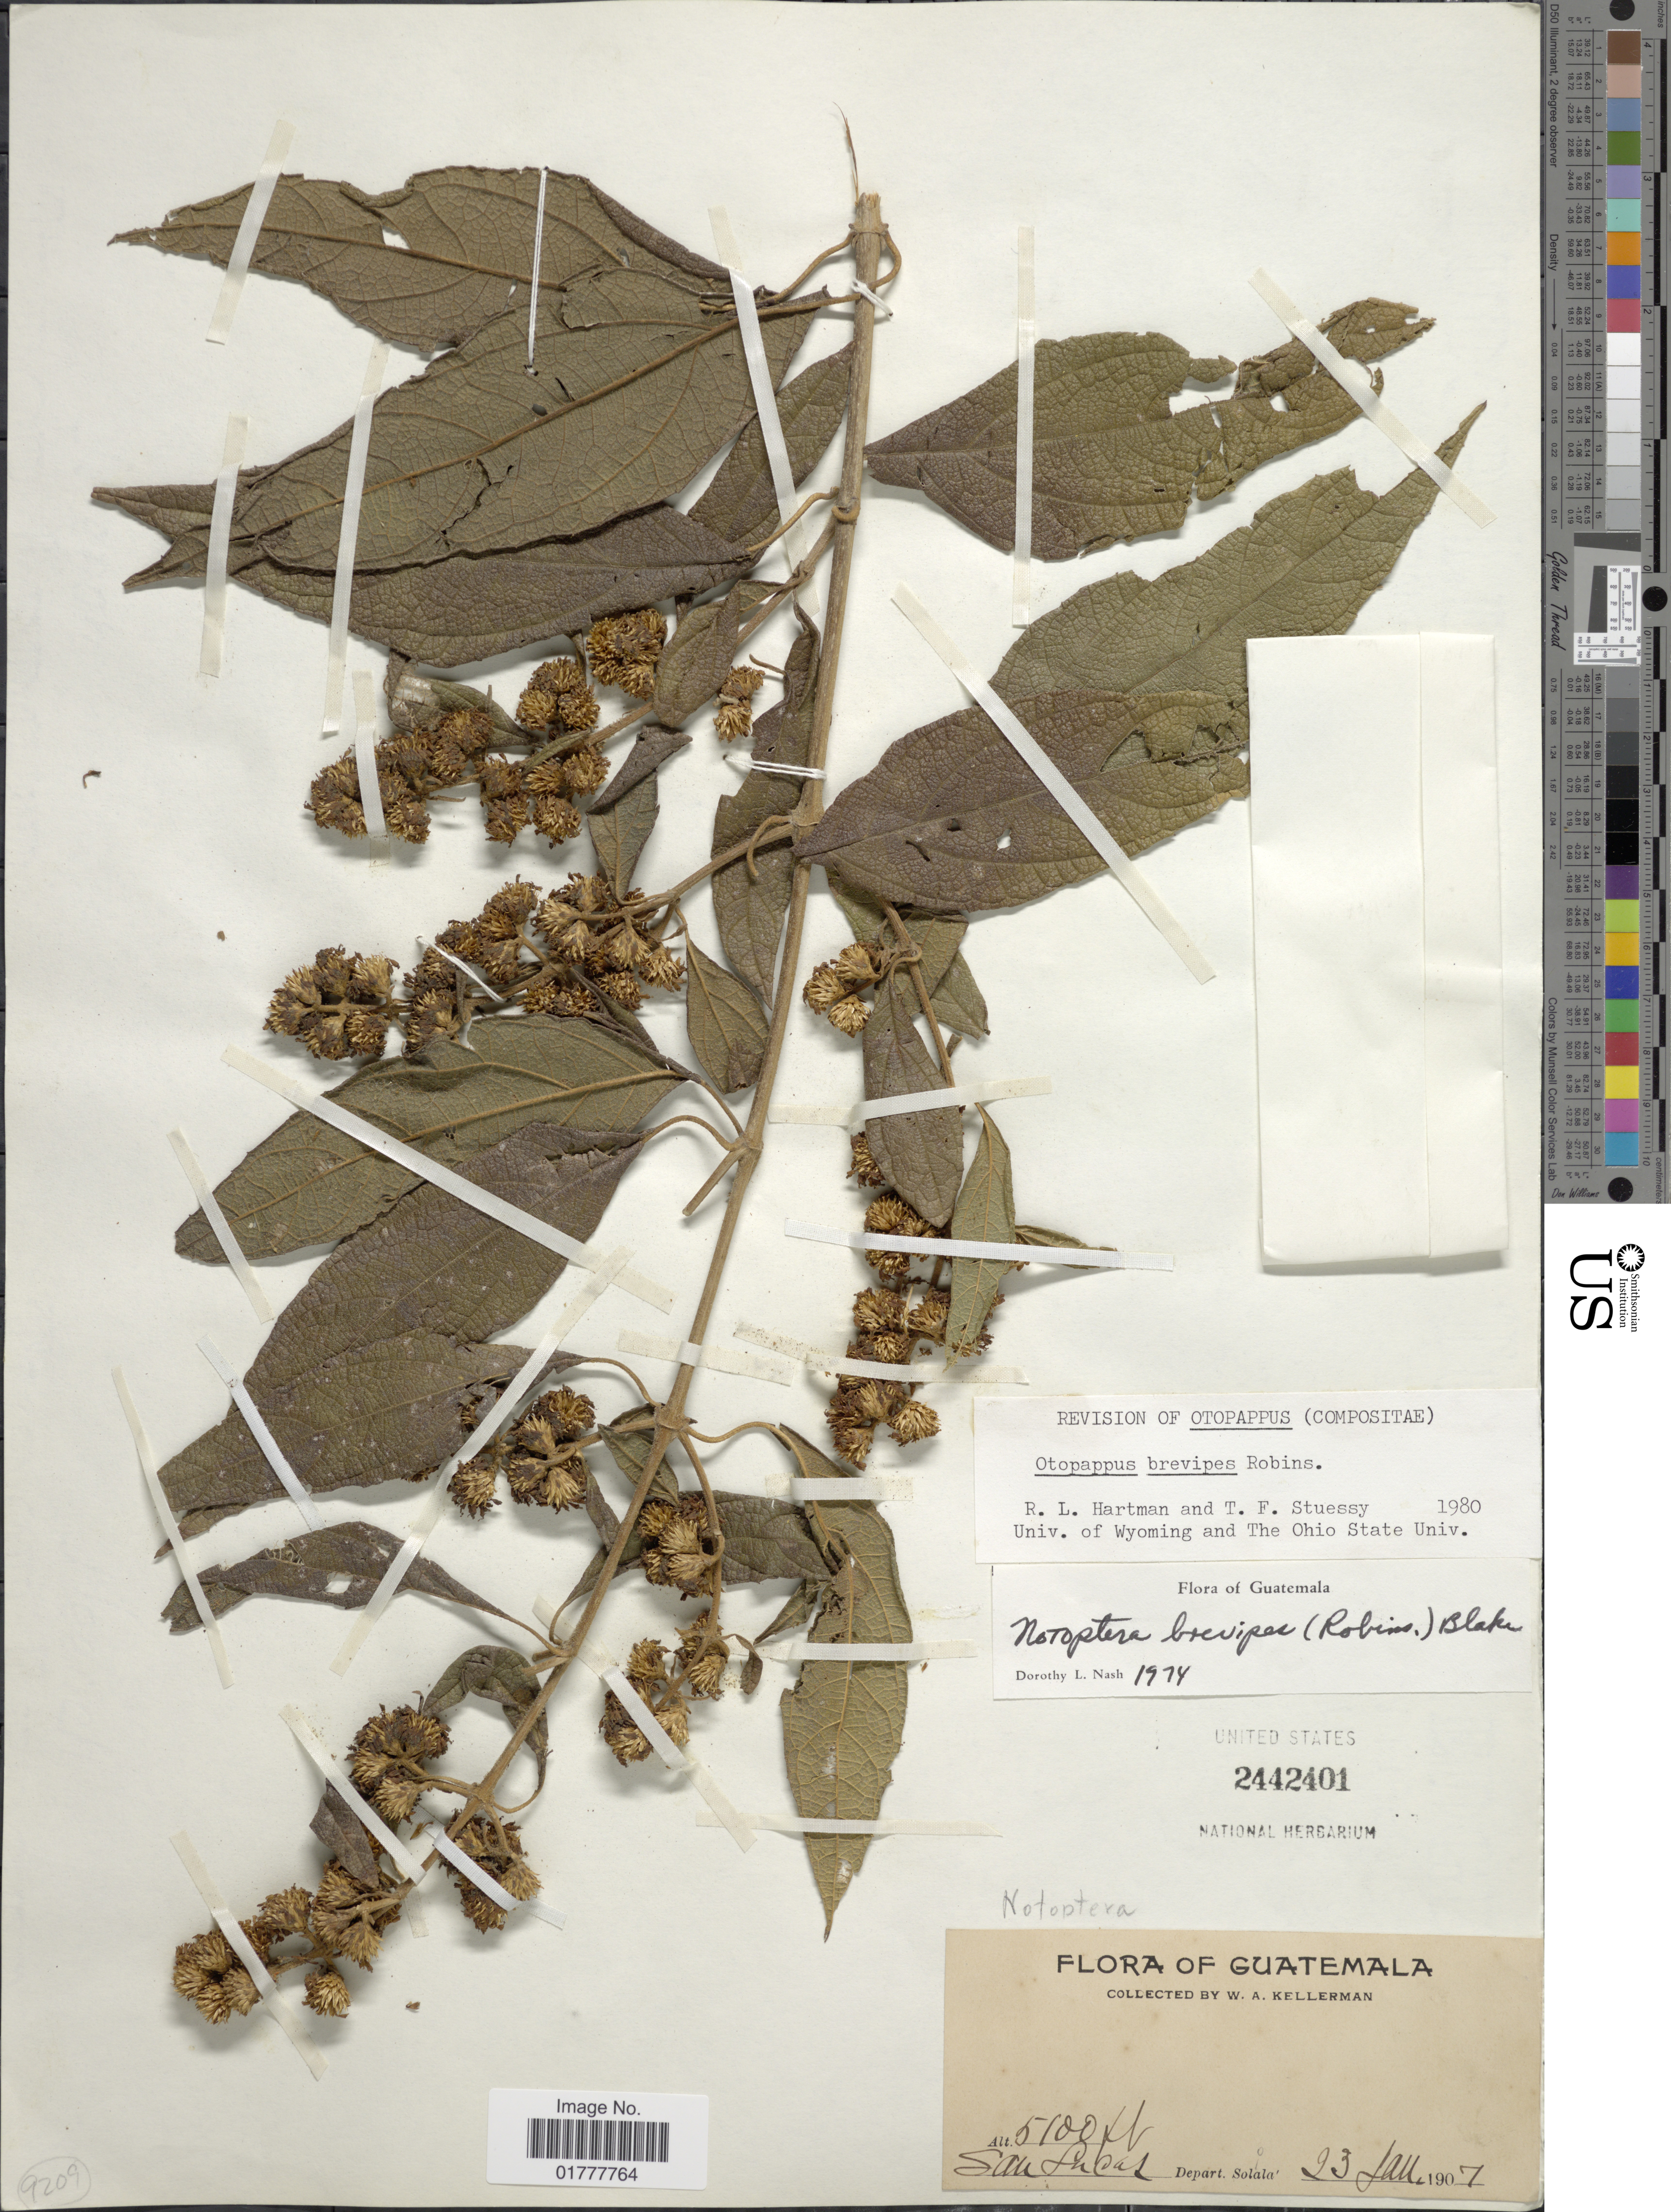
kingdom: Plantae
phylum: Tracheophyta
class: Magnoliopsida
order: Asterales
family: Asteraceae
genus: Otopappus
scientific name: Otopappus brevipes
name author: B.L. Rob.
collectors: W. Kellerman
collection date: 1907-01-23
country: Guatemala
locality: San Lucas.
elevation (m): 1554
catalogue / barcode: US 2442401